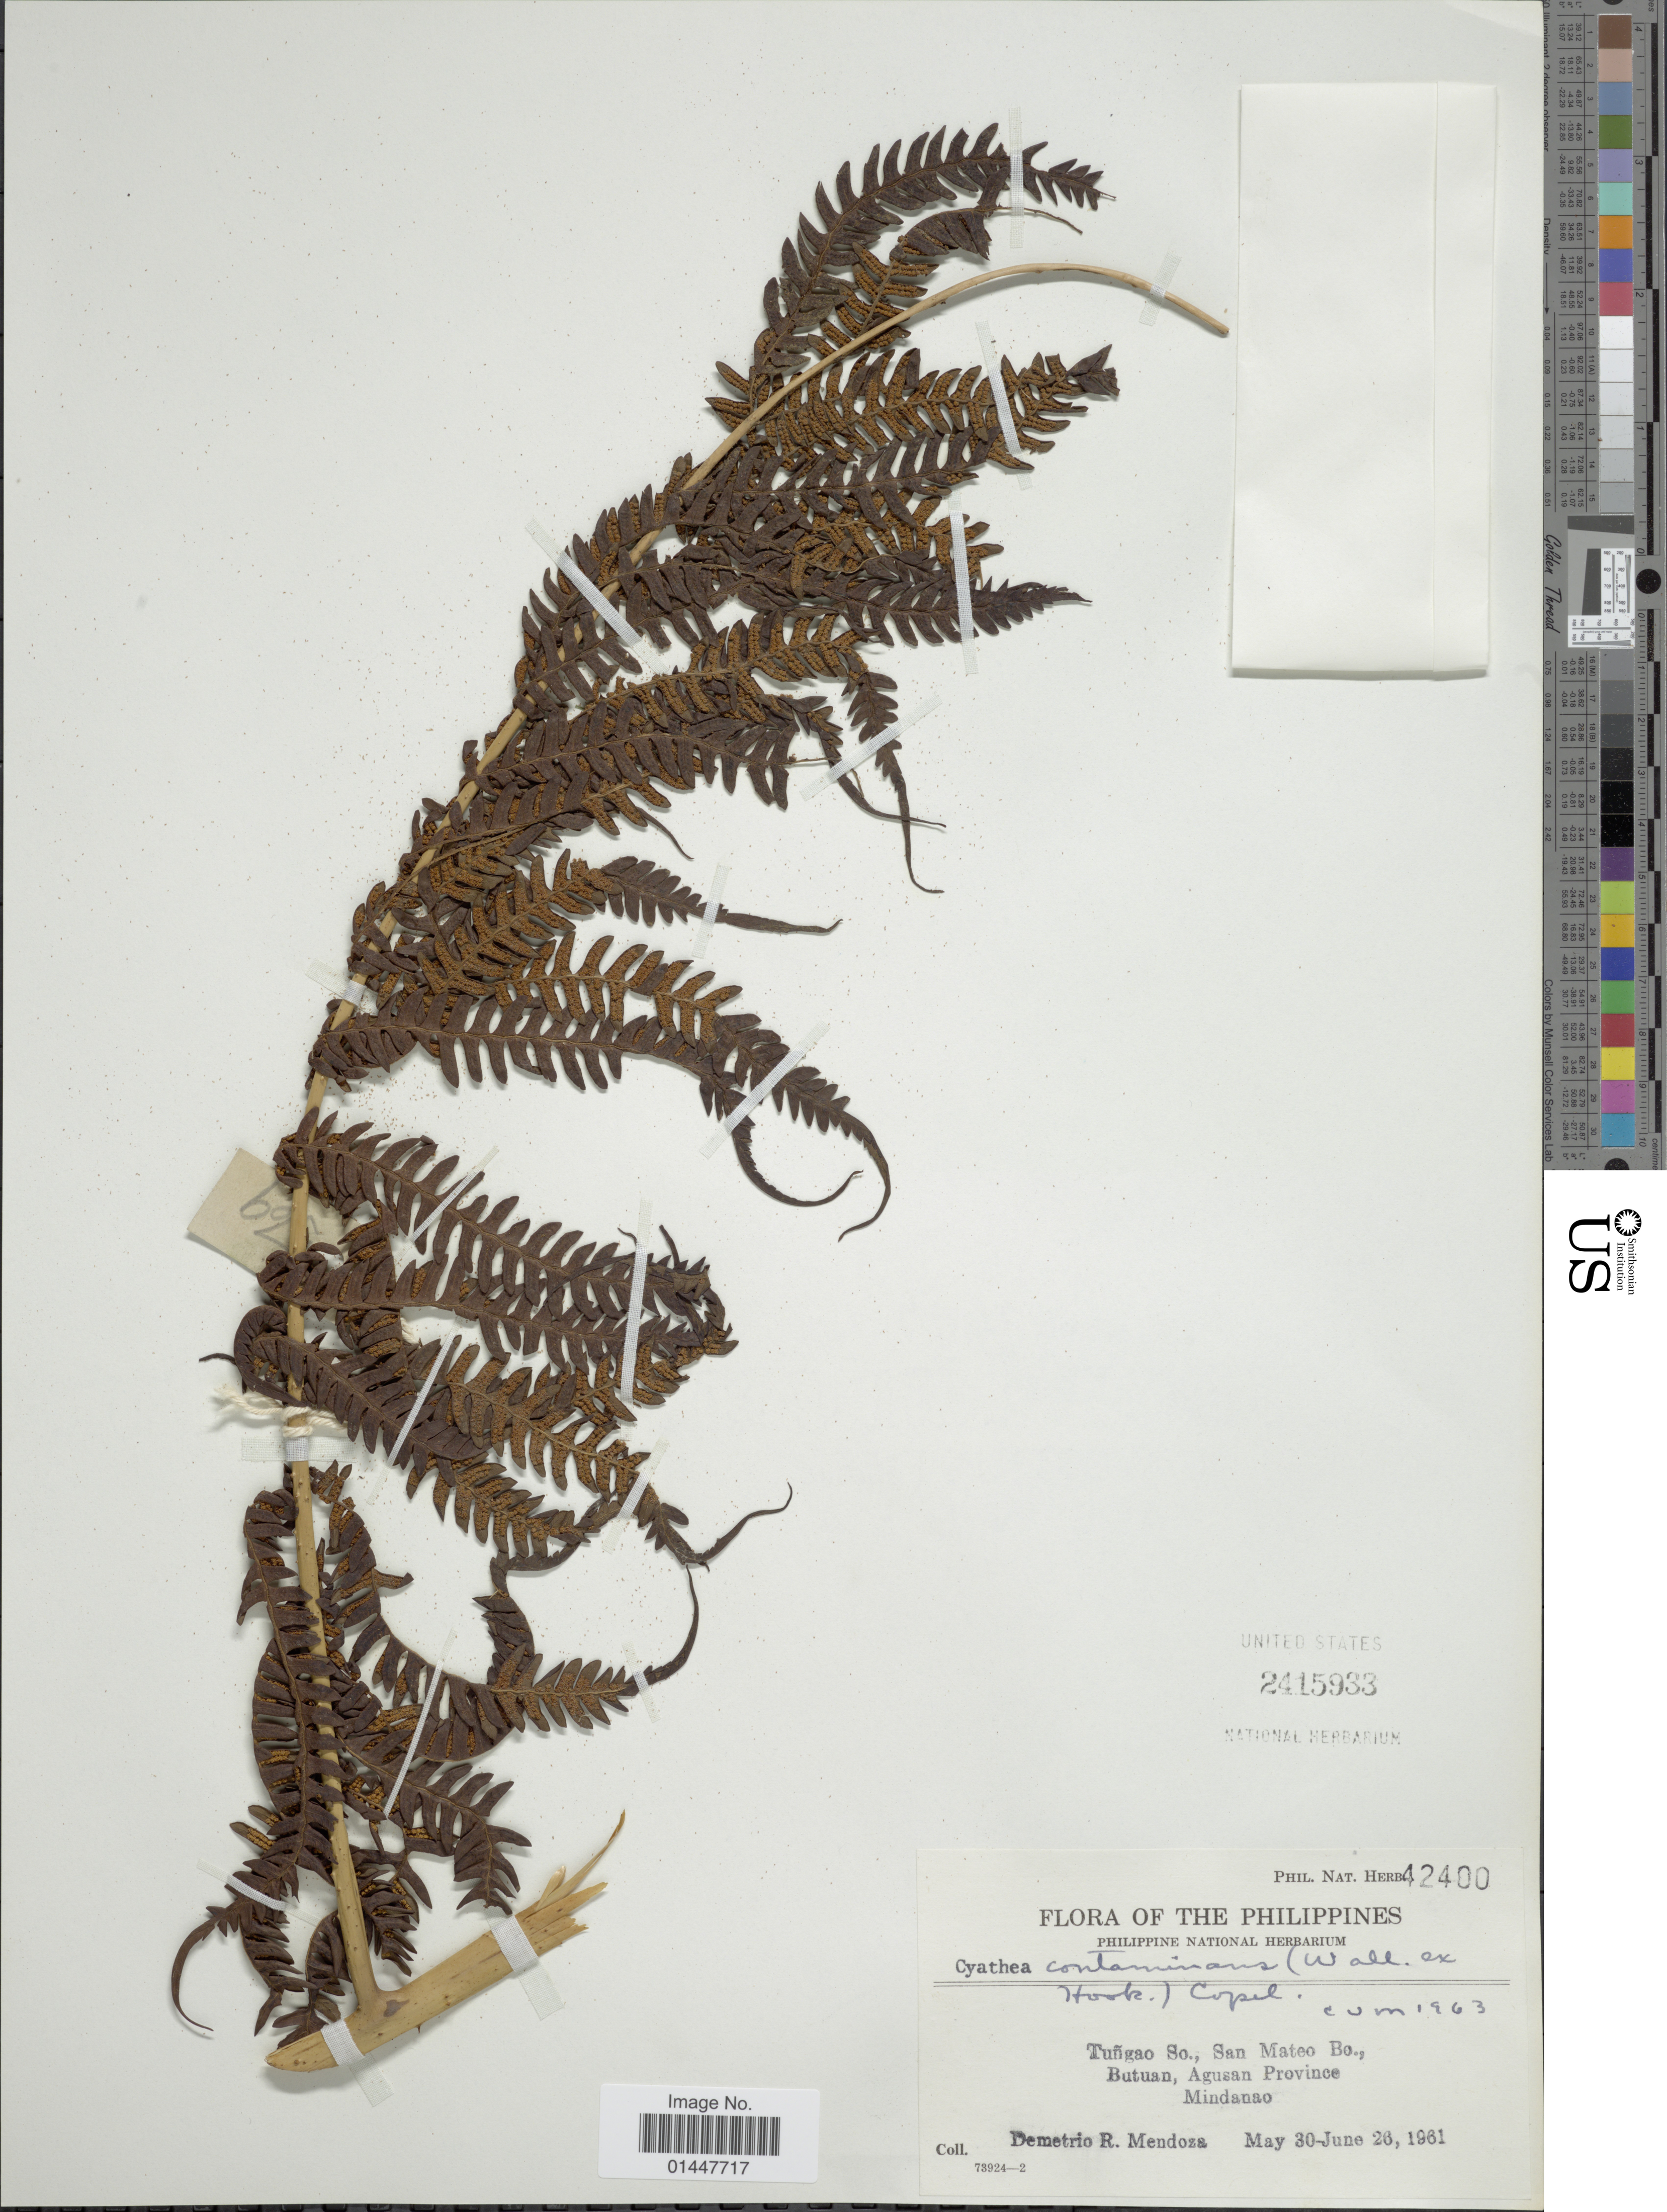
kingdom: Plantae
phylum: Tracheophyta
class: Polypodiopsida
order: Cyatheales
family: Cyatheaceae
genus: Sphaeropteris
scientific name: Sphaeropteris glauca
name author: (Blume) R.M. Tryon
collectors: D. Mendoza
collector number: Phil. Nat. Herb. 42400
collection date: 1961-05-30/1961-06-26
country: Philippines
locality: Tungao So., San Mateo Bo., Butuan, Agusan Province, Mindanao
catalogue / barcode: US 2415933